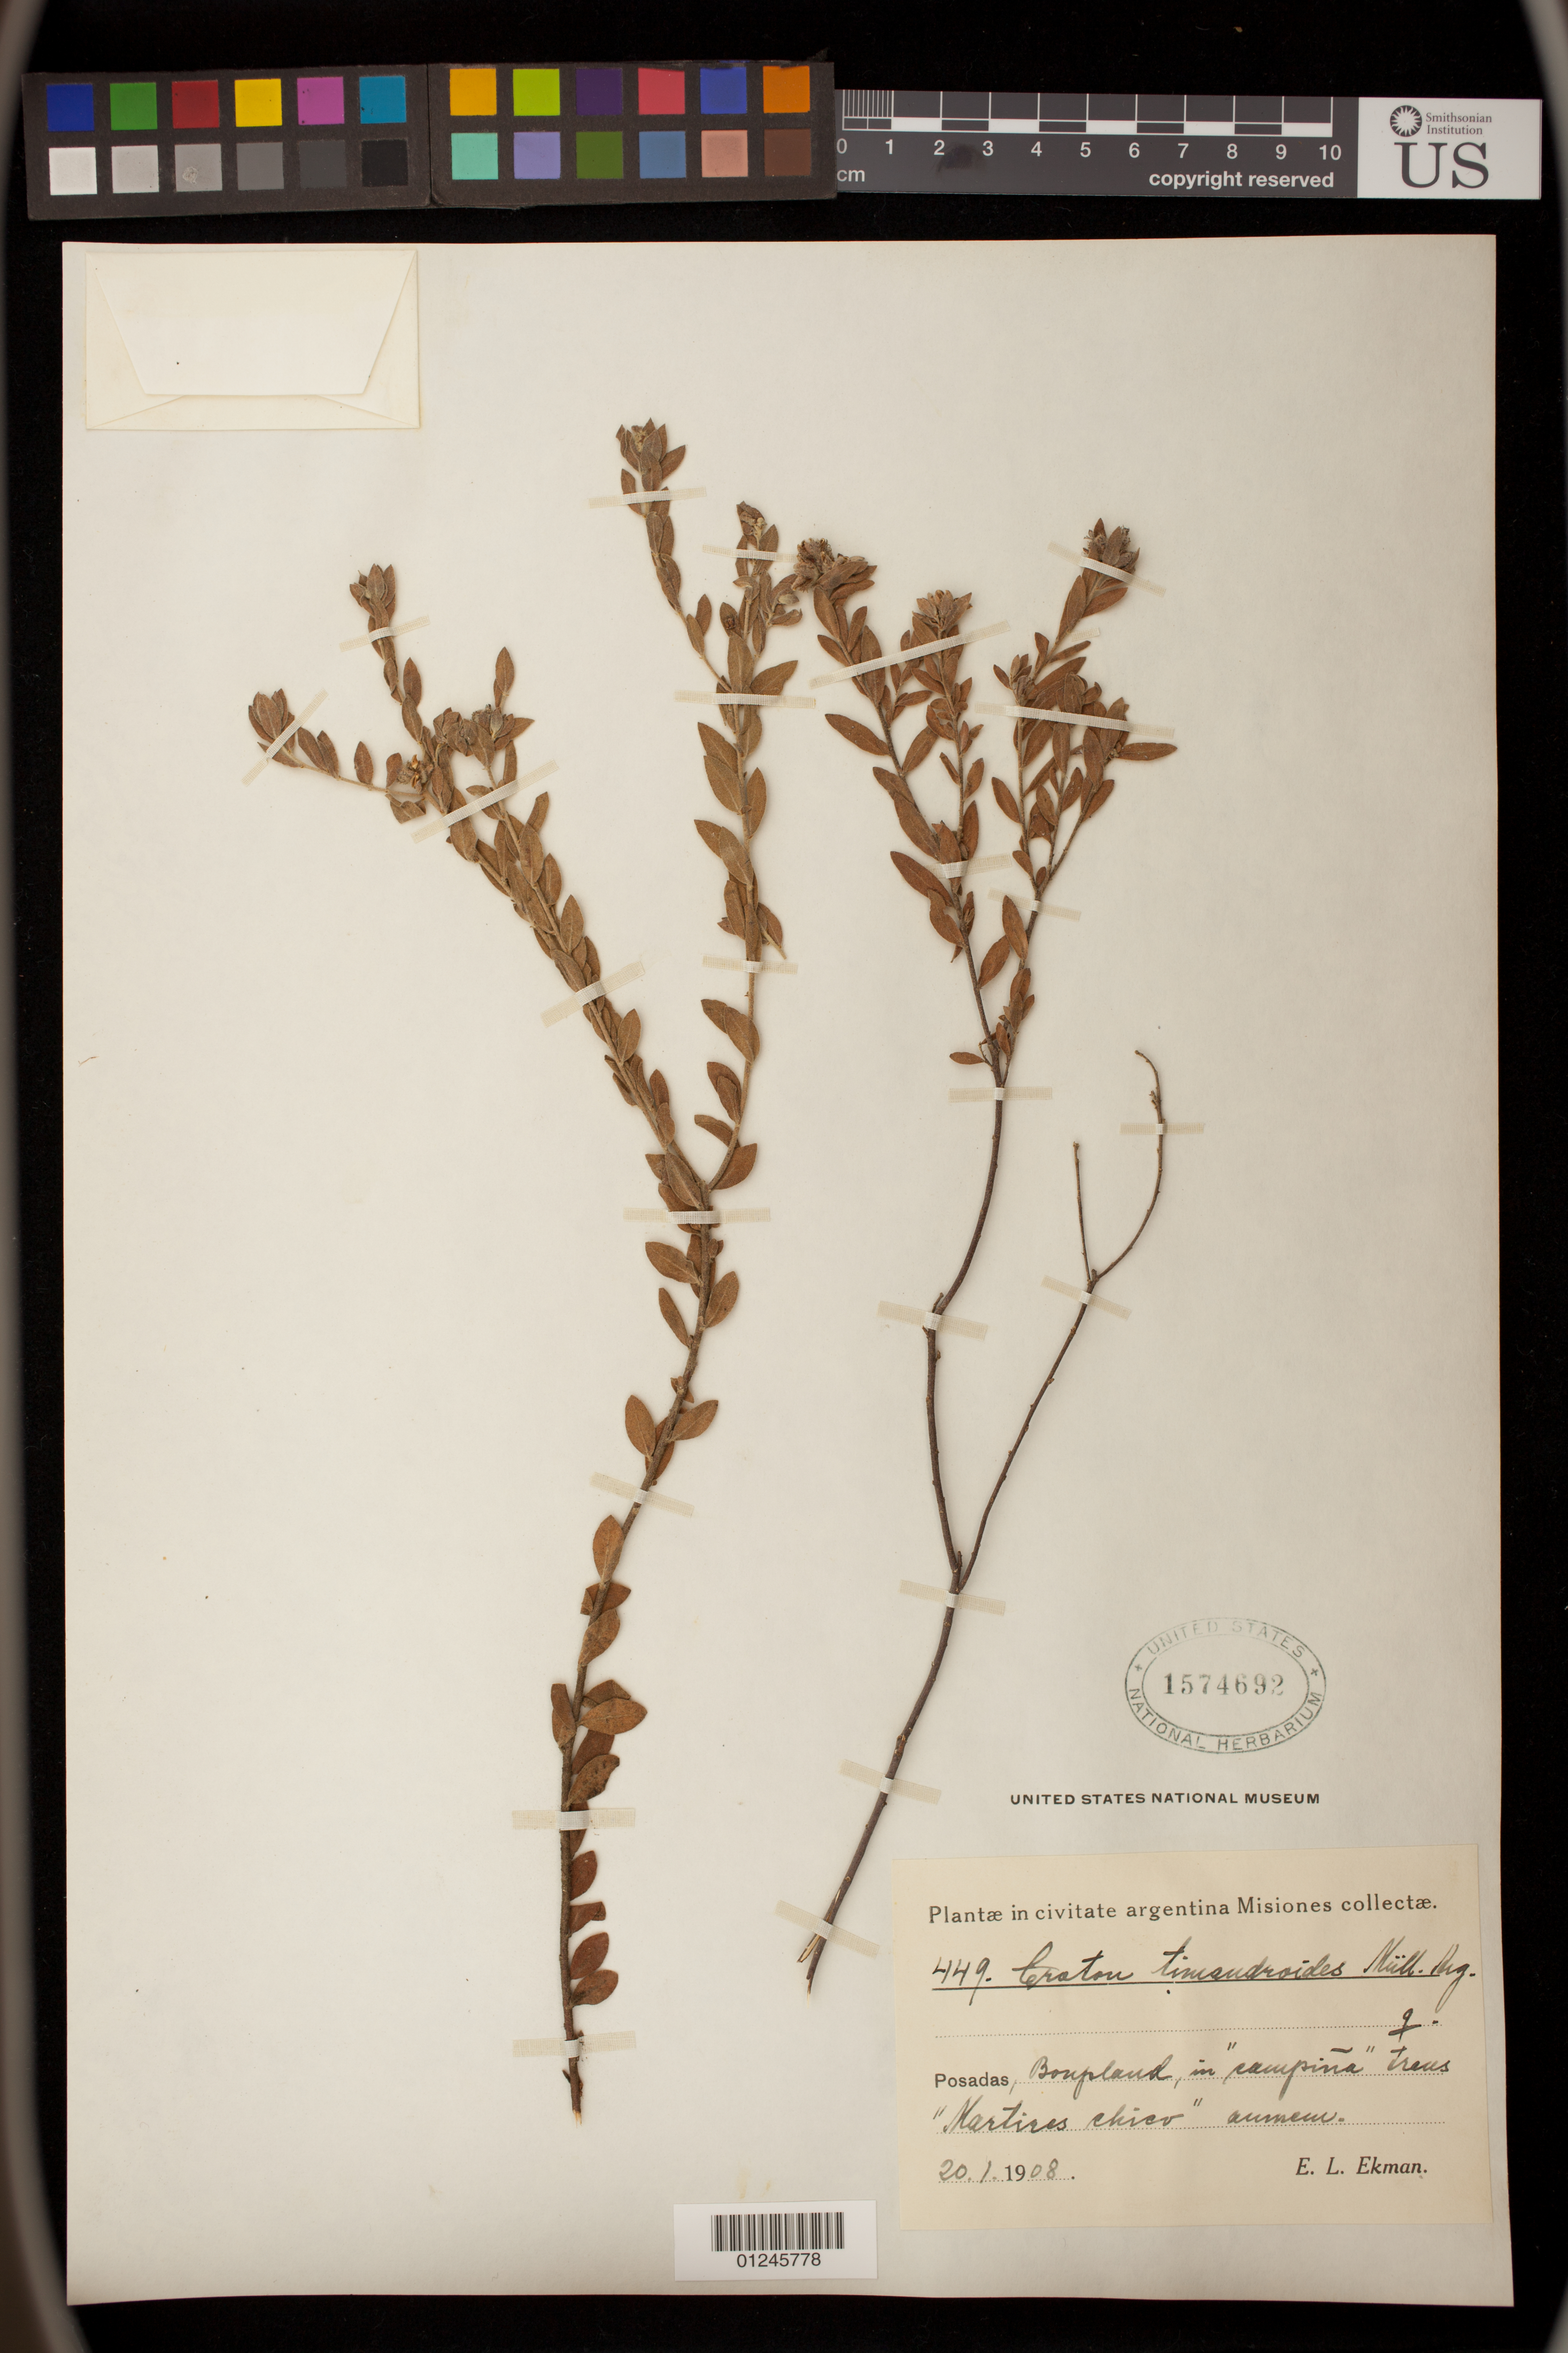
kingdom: Plantae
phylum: Tracheophyta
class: Magnoliopsida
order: Malpighiales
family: Euphorbiaceae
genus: Croton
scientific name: Croton timandroides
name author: (Didr.) Müll. Arg.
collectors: E. L. Ekman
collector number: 449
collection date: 1908-01-20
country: Argentina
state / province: Misiones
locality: Posadas, Boupland, in "campiña" treus "Martires chico" aumem.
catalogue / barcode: US 1574692